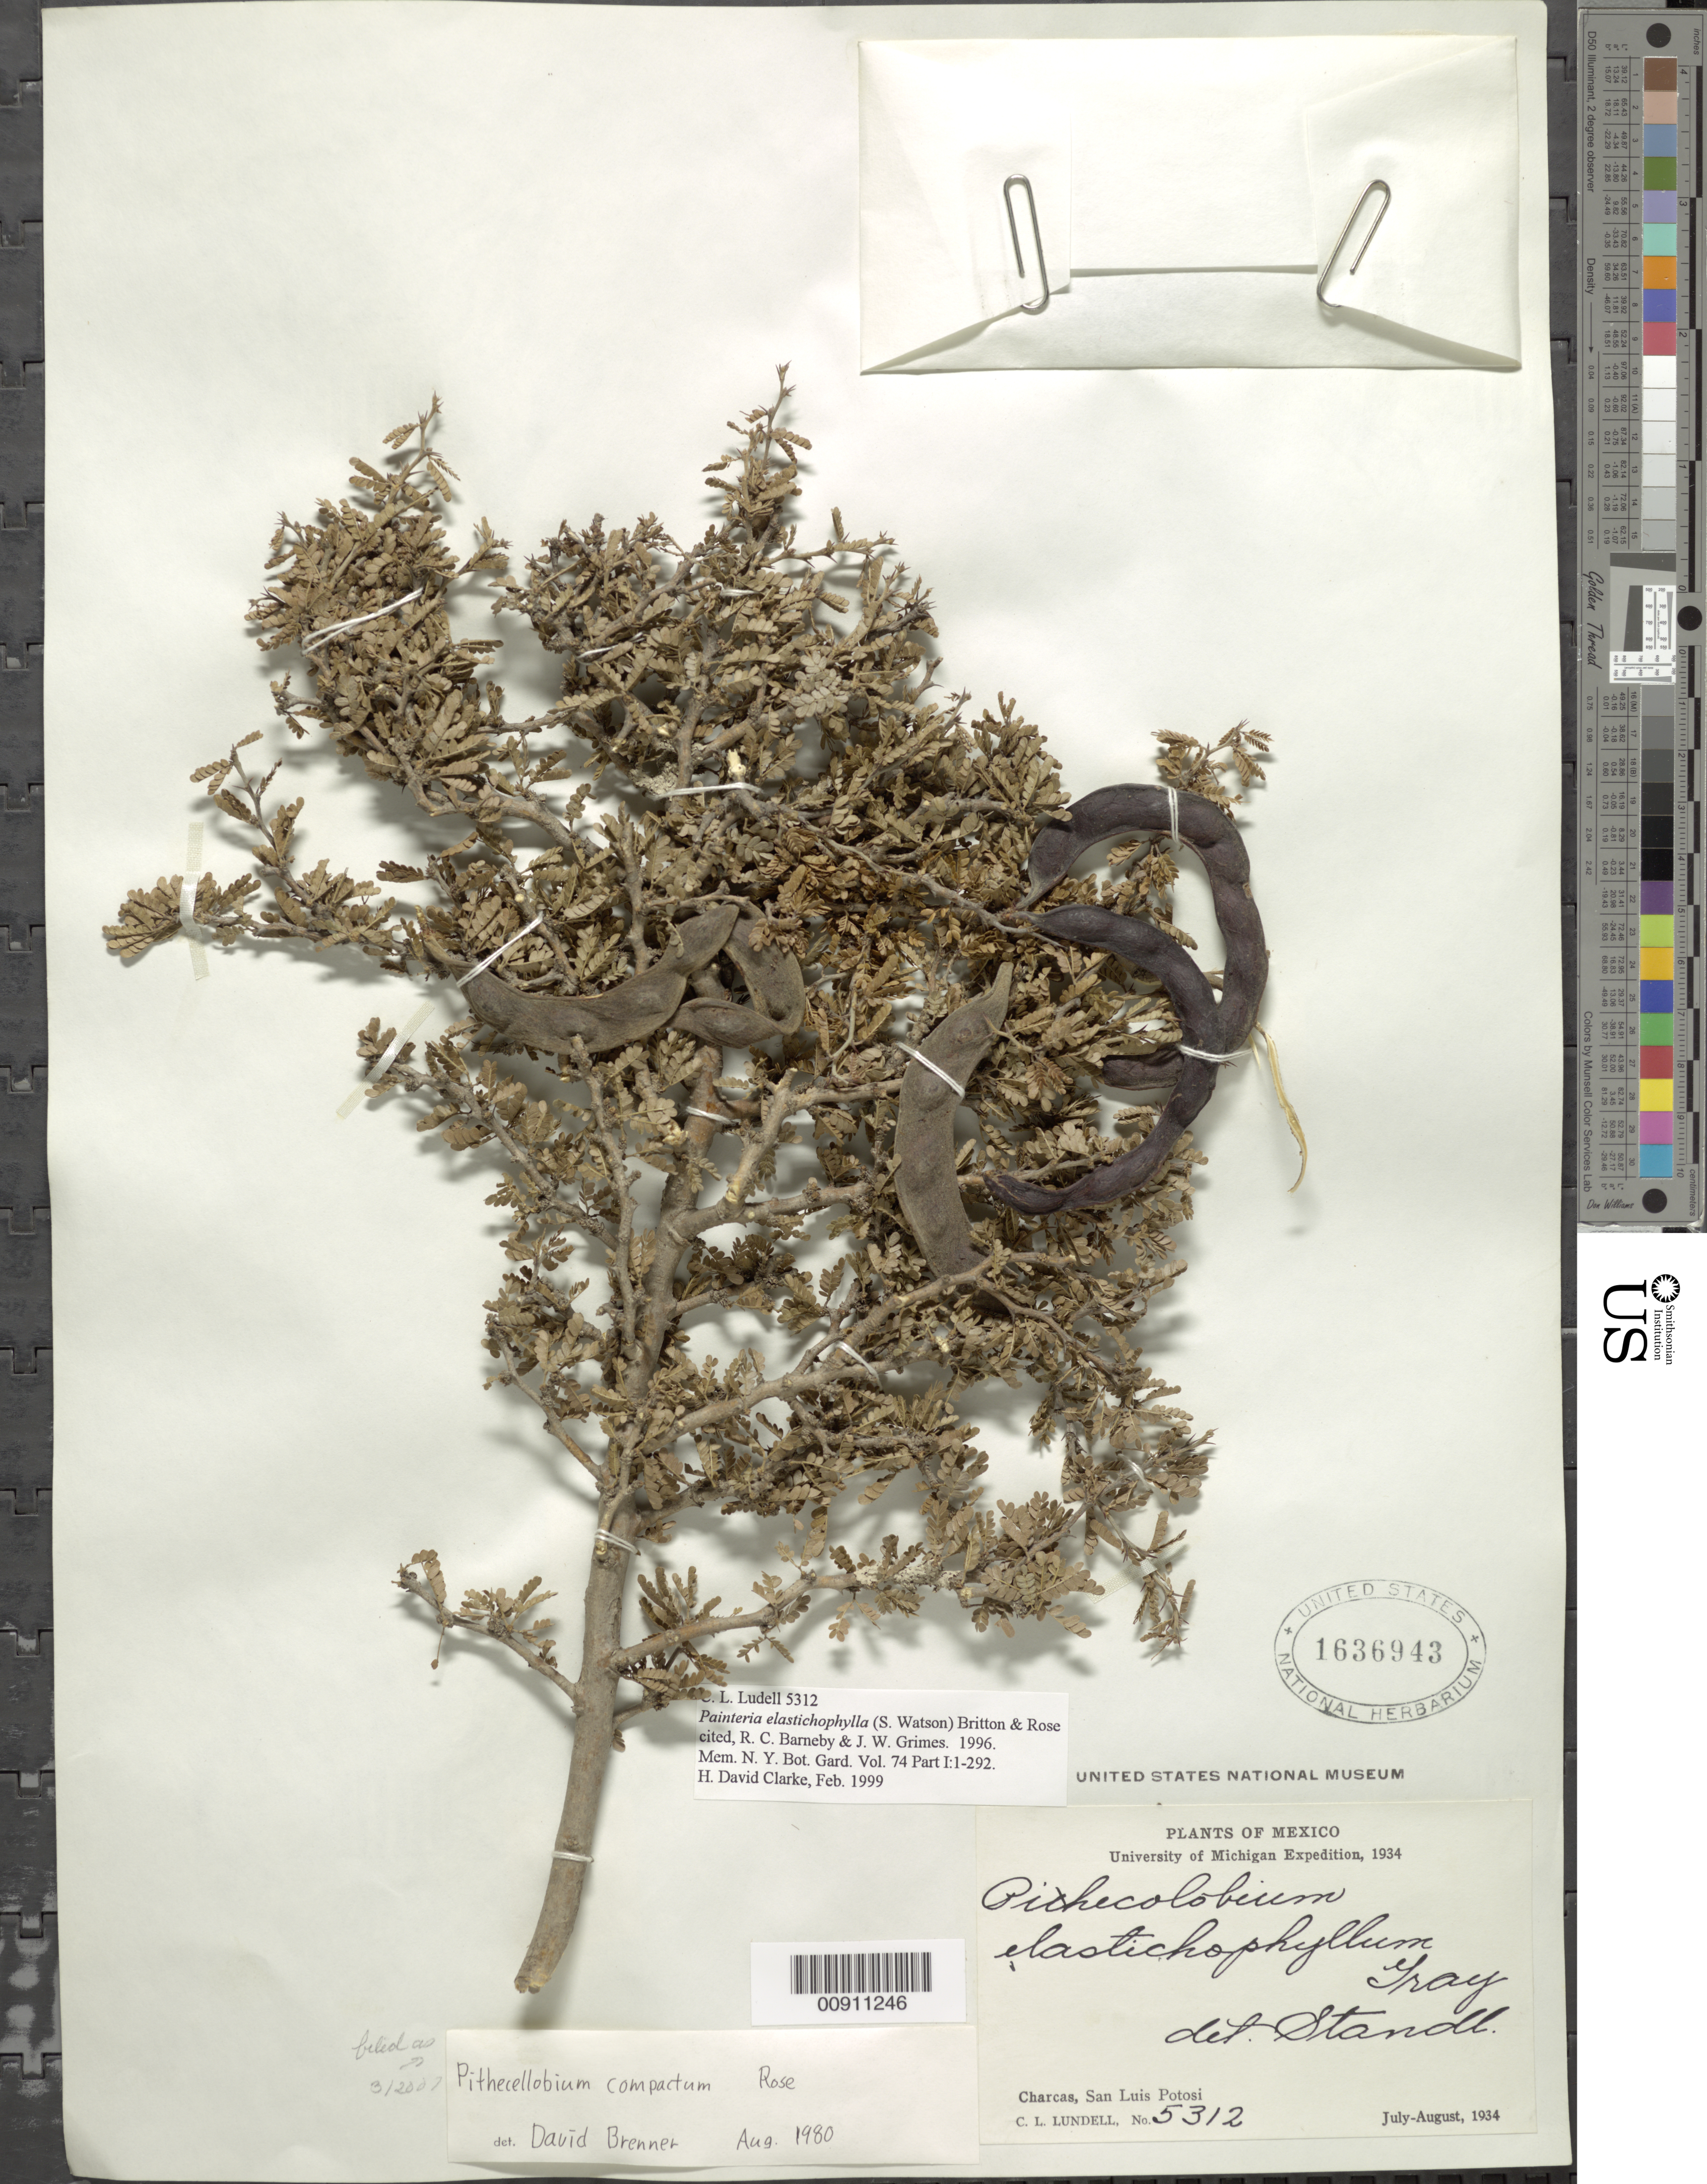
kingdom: Plantae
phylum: Tracheophyta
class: Magnoliopsida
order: Fabales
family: Fabaceae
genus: Painteria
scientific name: Painteria elachistophylla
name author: (A. Gray ex S. Watson) Britton & Rose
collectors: C. L. Lundell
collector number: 5312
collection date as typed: Jul 1934 to -- Aug 1934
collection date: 1934-07/1934-08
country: Mexico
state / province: San Luis Potosí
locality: Charcas, San Luis Potosí.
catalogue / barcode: US 1636943